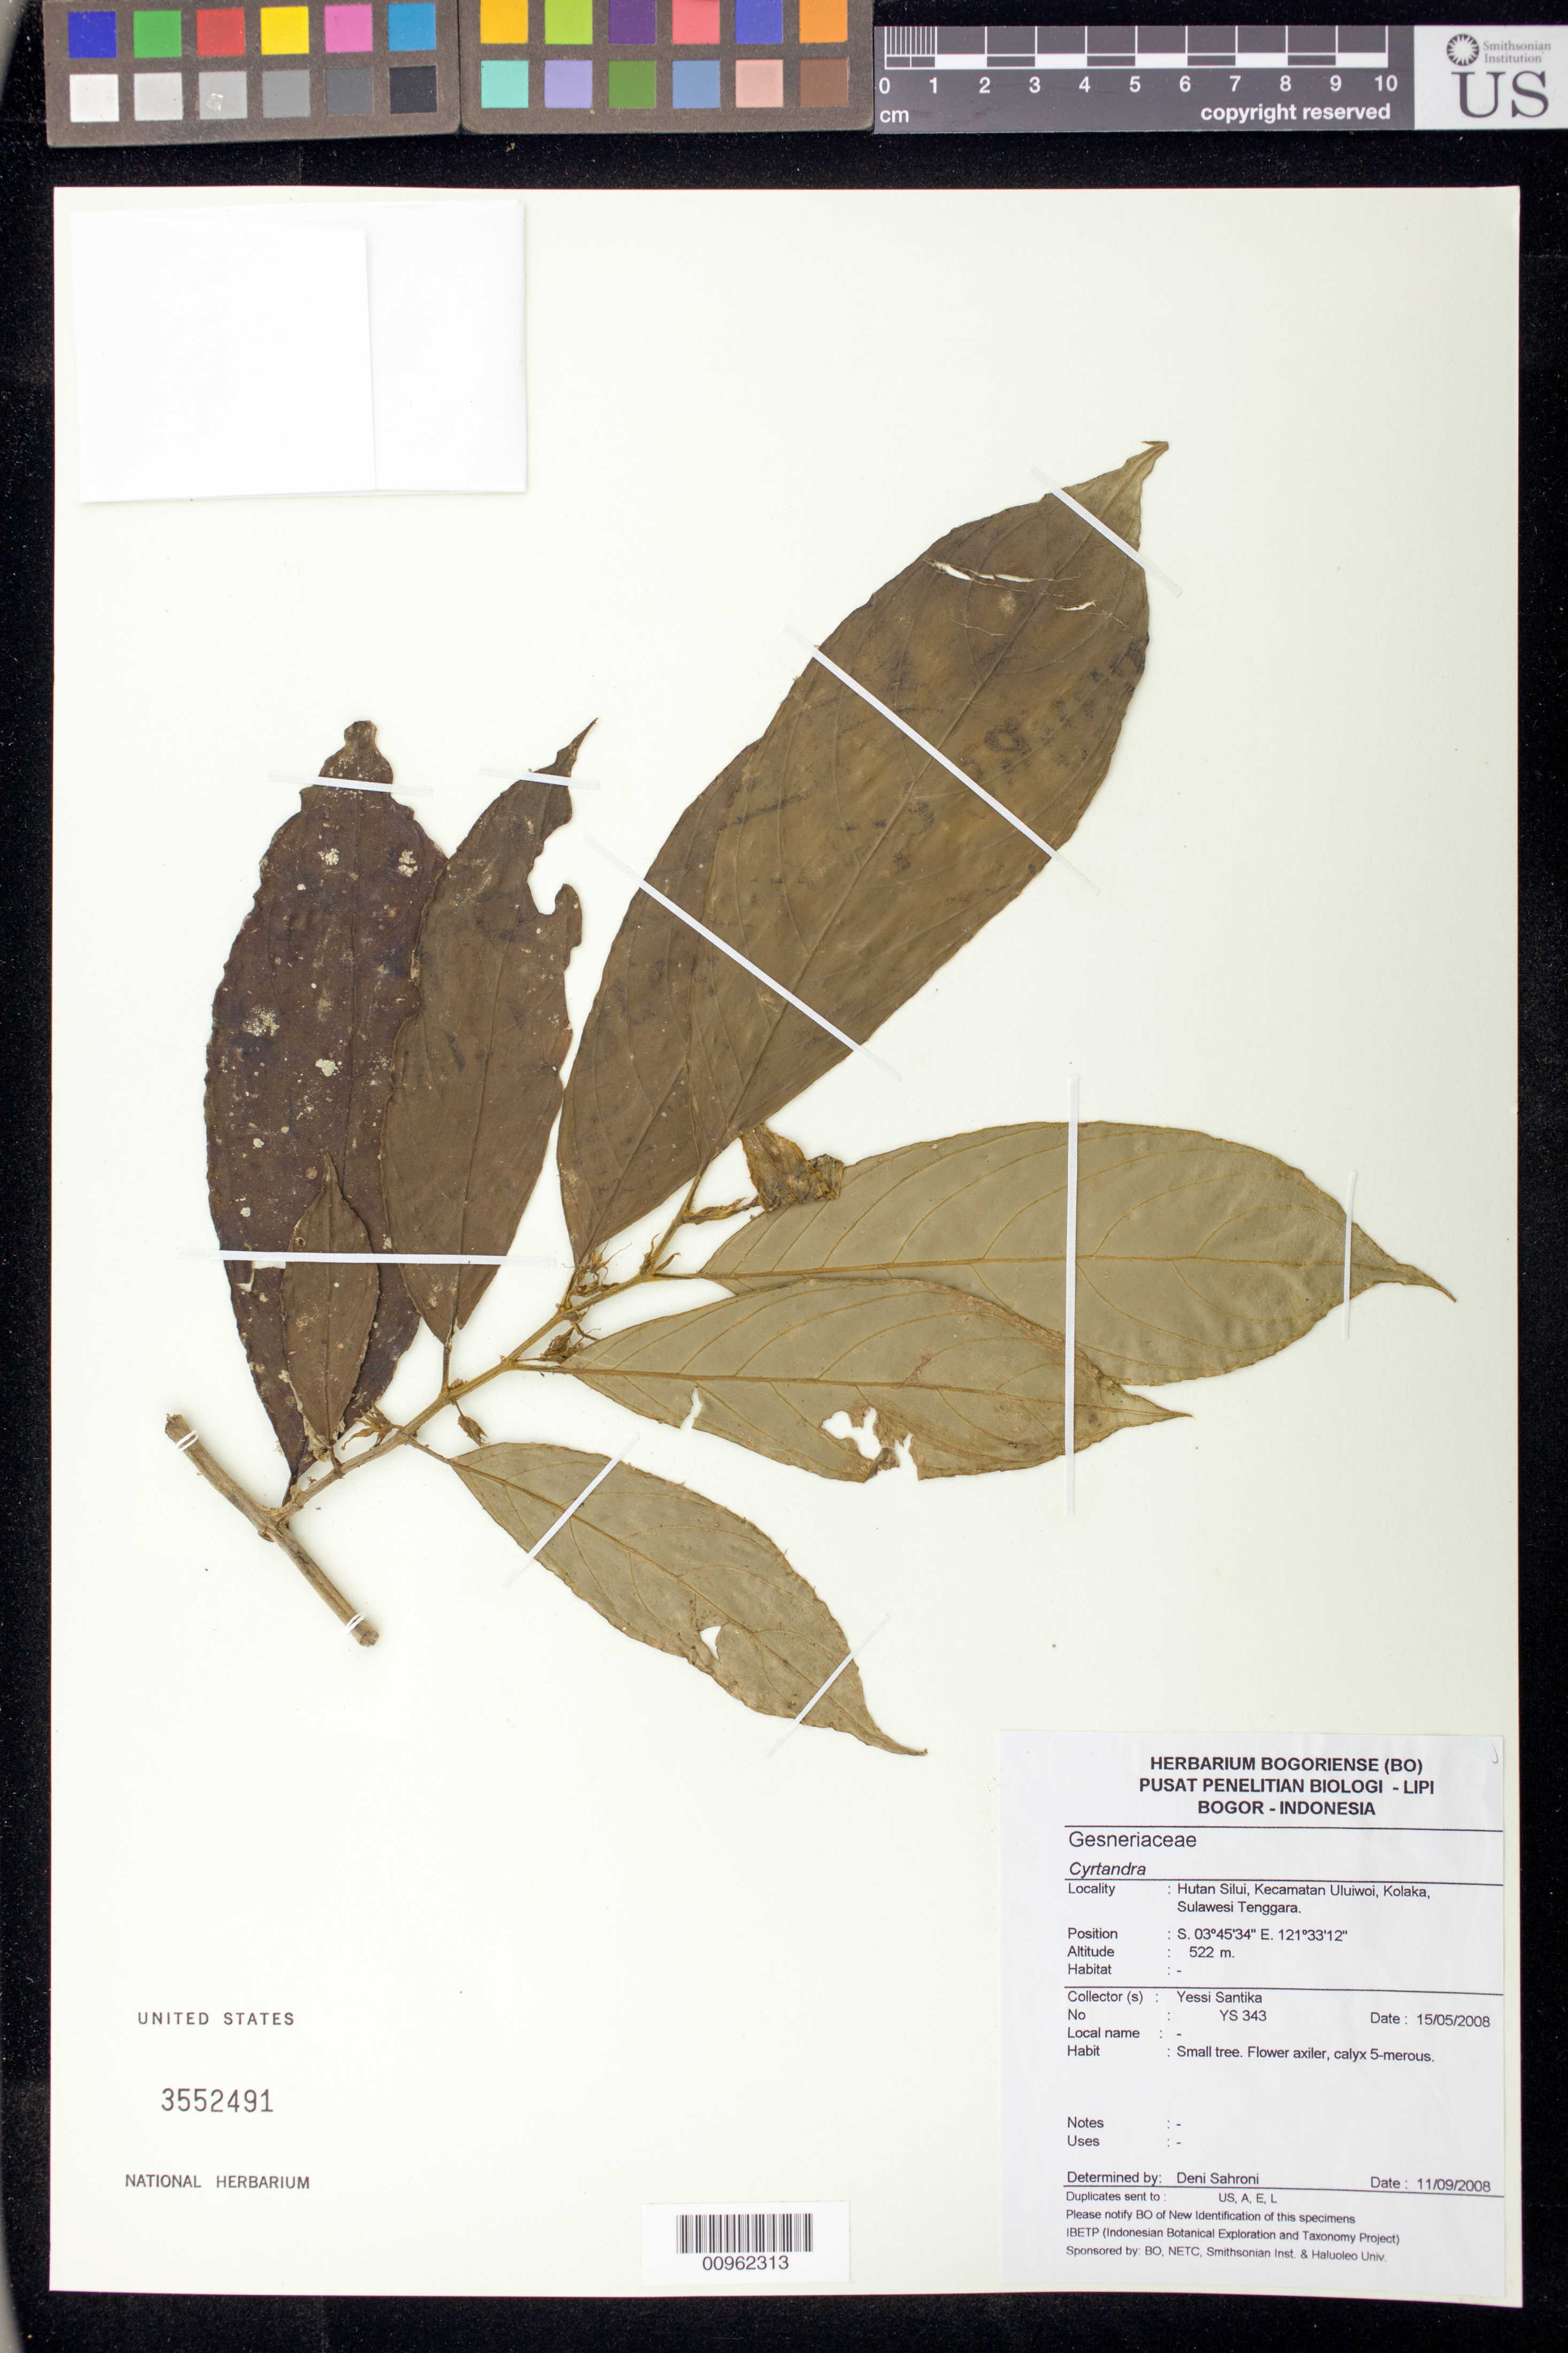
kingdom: Plantae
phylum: Tracheophyta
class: Magnoliopsida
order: Lamiales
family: Gesneriaceae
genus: Cyrtandra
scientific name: Cyrtandra sp.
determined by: Sahroni, D.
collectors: Y. Santika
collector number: YS 343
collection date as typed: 15 May 2008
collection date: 2008-05-15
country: Indonesia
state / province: Sulawesi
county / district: Sulawesi Tenggara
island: Sulawesi [Celebes]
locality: Hutan Silui, Kecamatan Uluiwoi, Kolaka, Sulawesi Tenggara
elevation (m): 522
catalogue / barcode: US 3552491